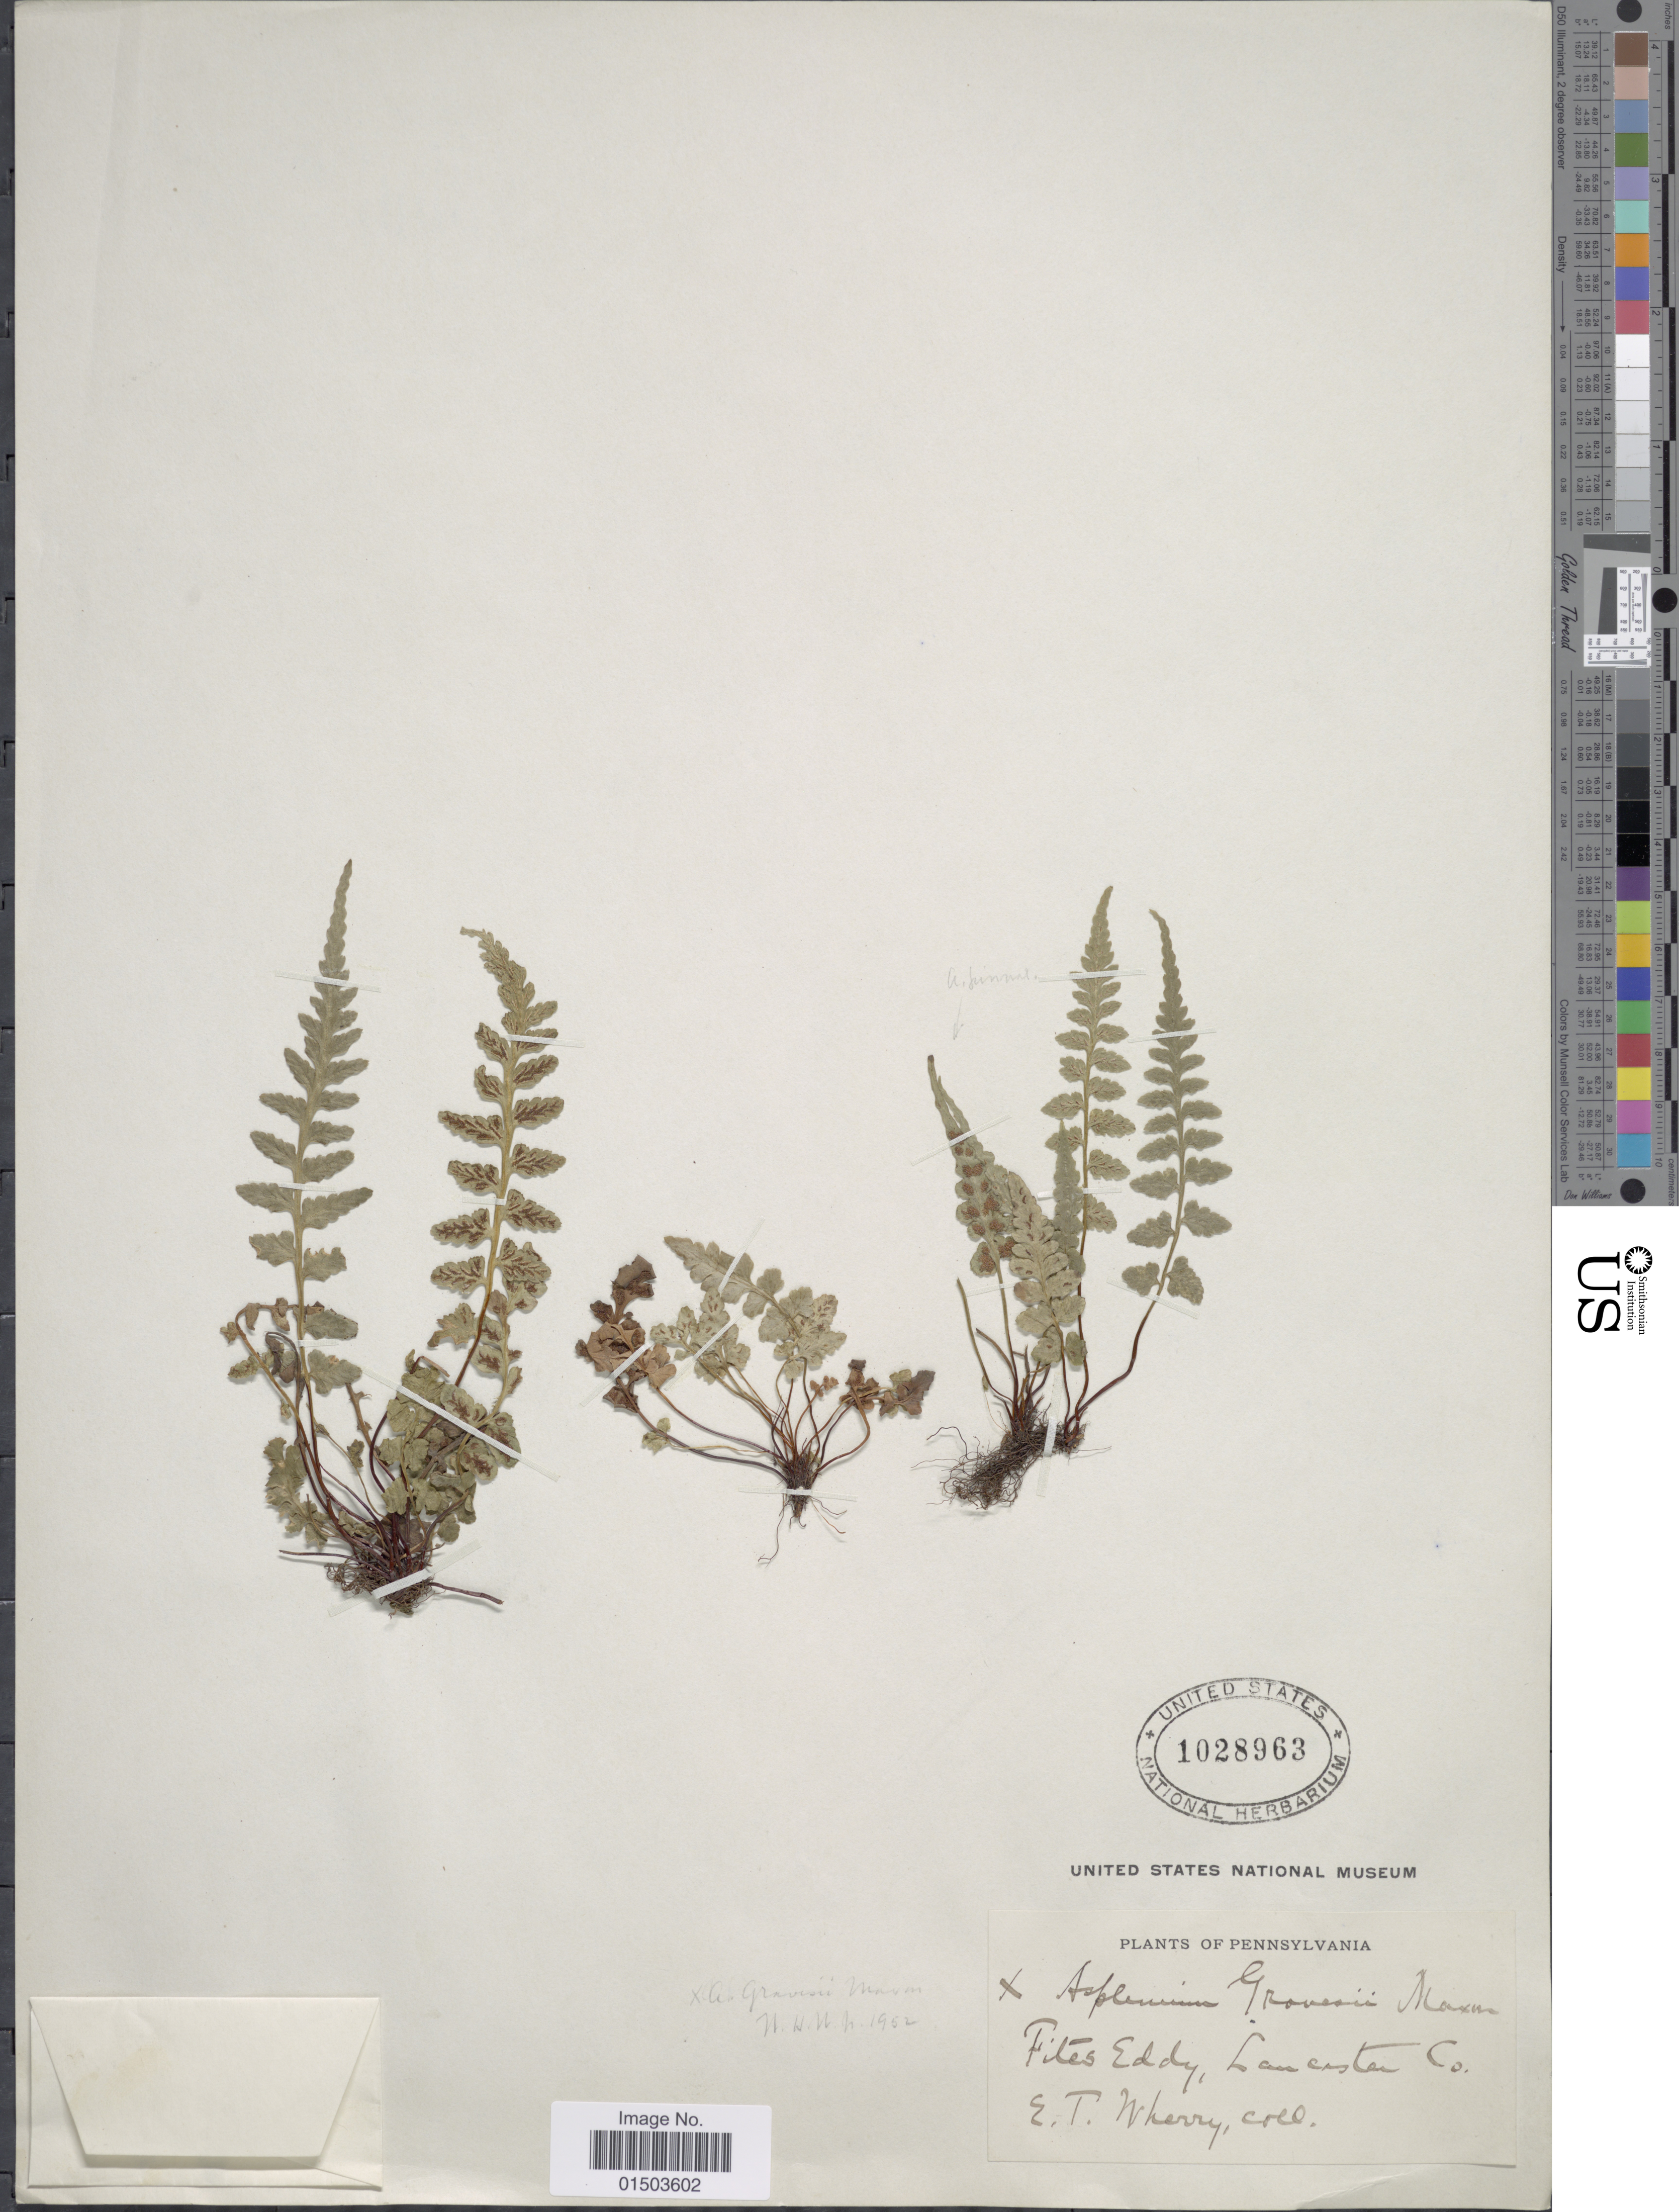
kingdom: Plantae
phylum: Tracheophyta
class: Polypodiopsida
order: Polypodiales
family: Aspleniaceae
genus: Asplenium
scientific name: Asplenium x gravesii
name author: Maxon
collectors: E. T. Wherry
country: United States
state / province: Pennsylvania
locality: Fites Eddy, Lancaster Co. Pennsylvania.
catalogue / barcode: US 1028963